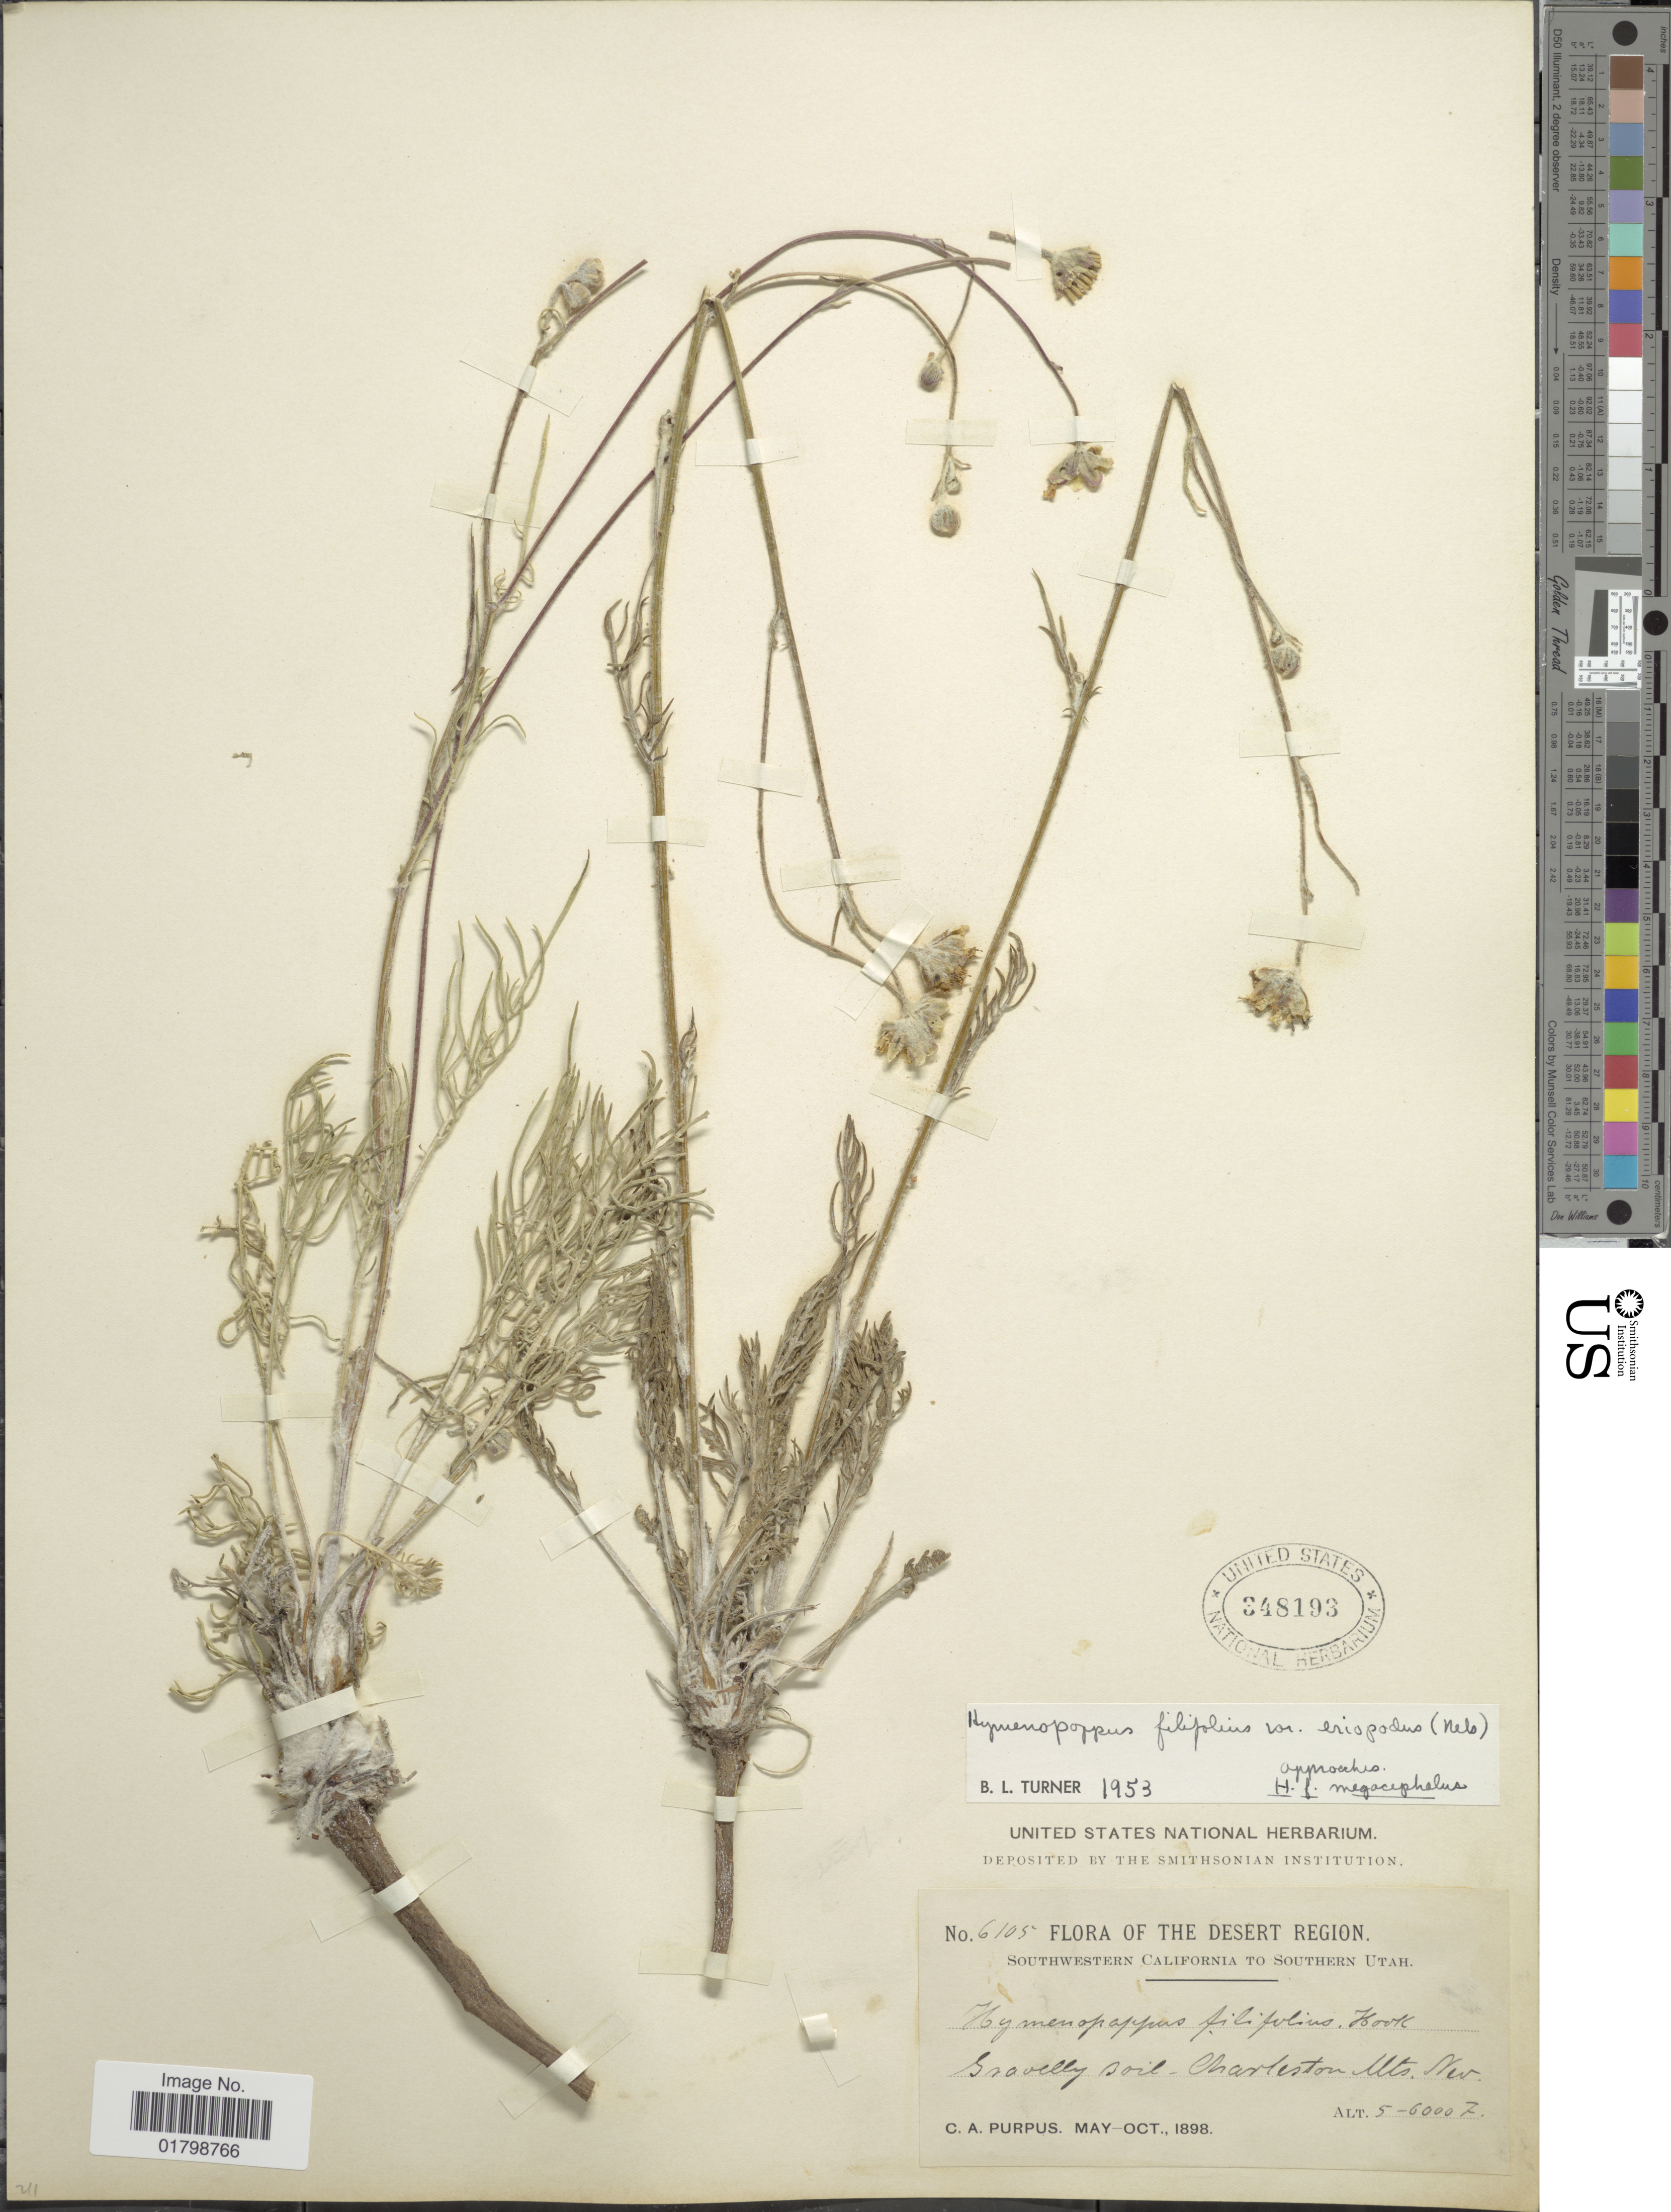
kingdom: Plantae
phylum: Tracheophyta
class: Magnoliopsida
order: Asterales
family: Asteraceae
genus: Hymenopappus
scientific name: Hymenopappus filifolius var. eriopodus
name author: (A. Nelson) B.L. Turner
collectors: C. A. Purpus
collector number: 6105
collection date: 1898-05/1898-10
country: United States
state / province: Nevada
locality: Desert Region, Southwestern California to Southern Utah, Charleston Mts. Nev.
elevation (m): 1524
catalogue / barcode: US 348193